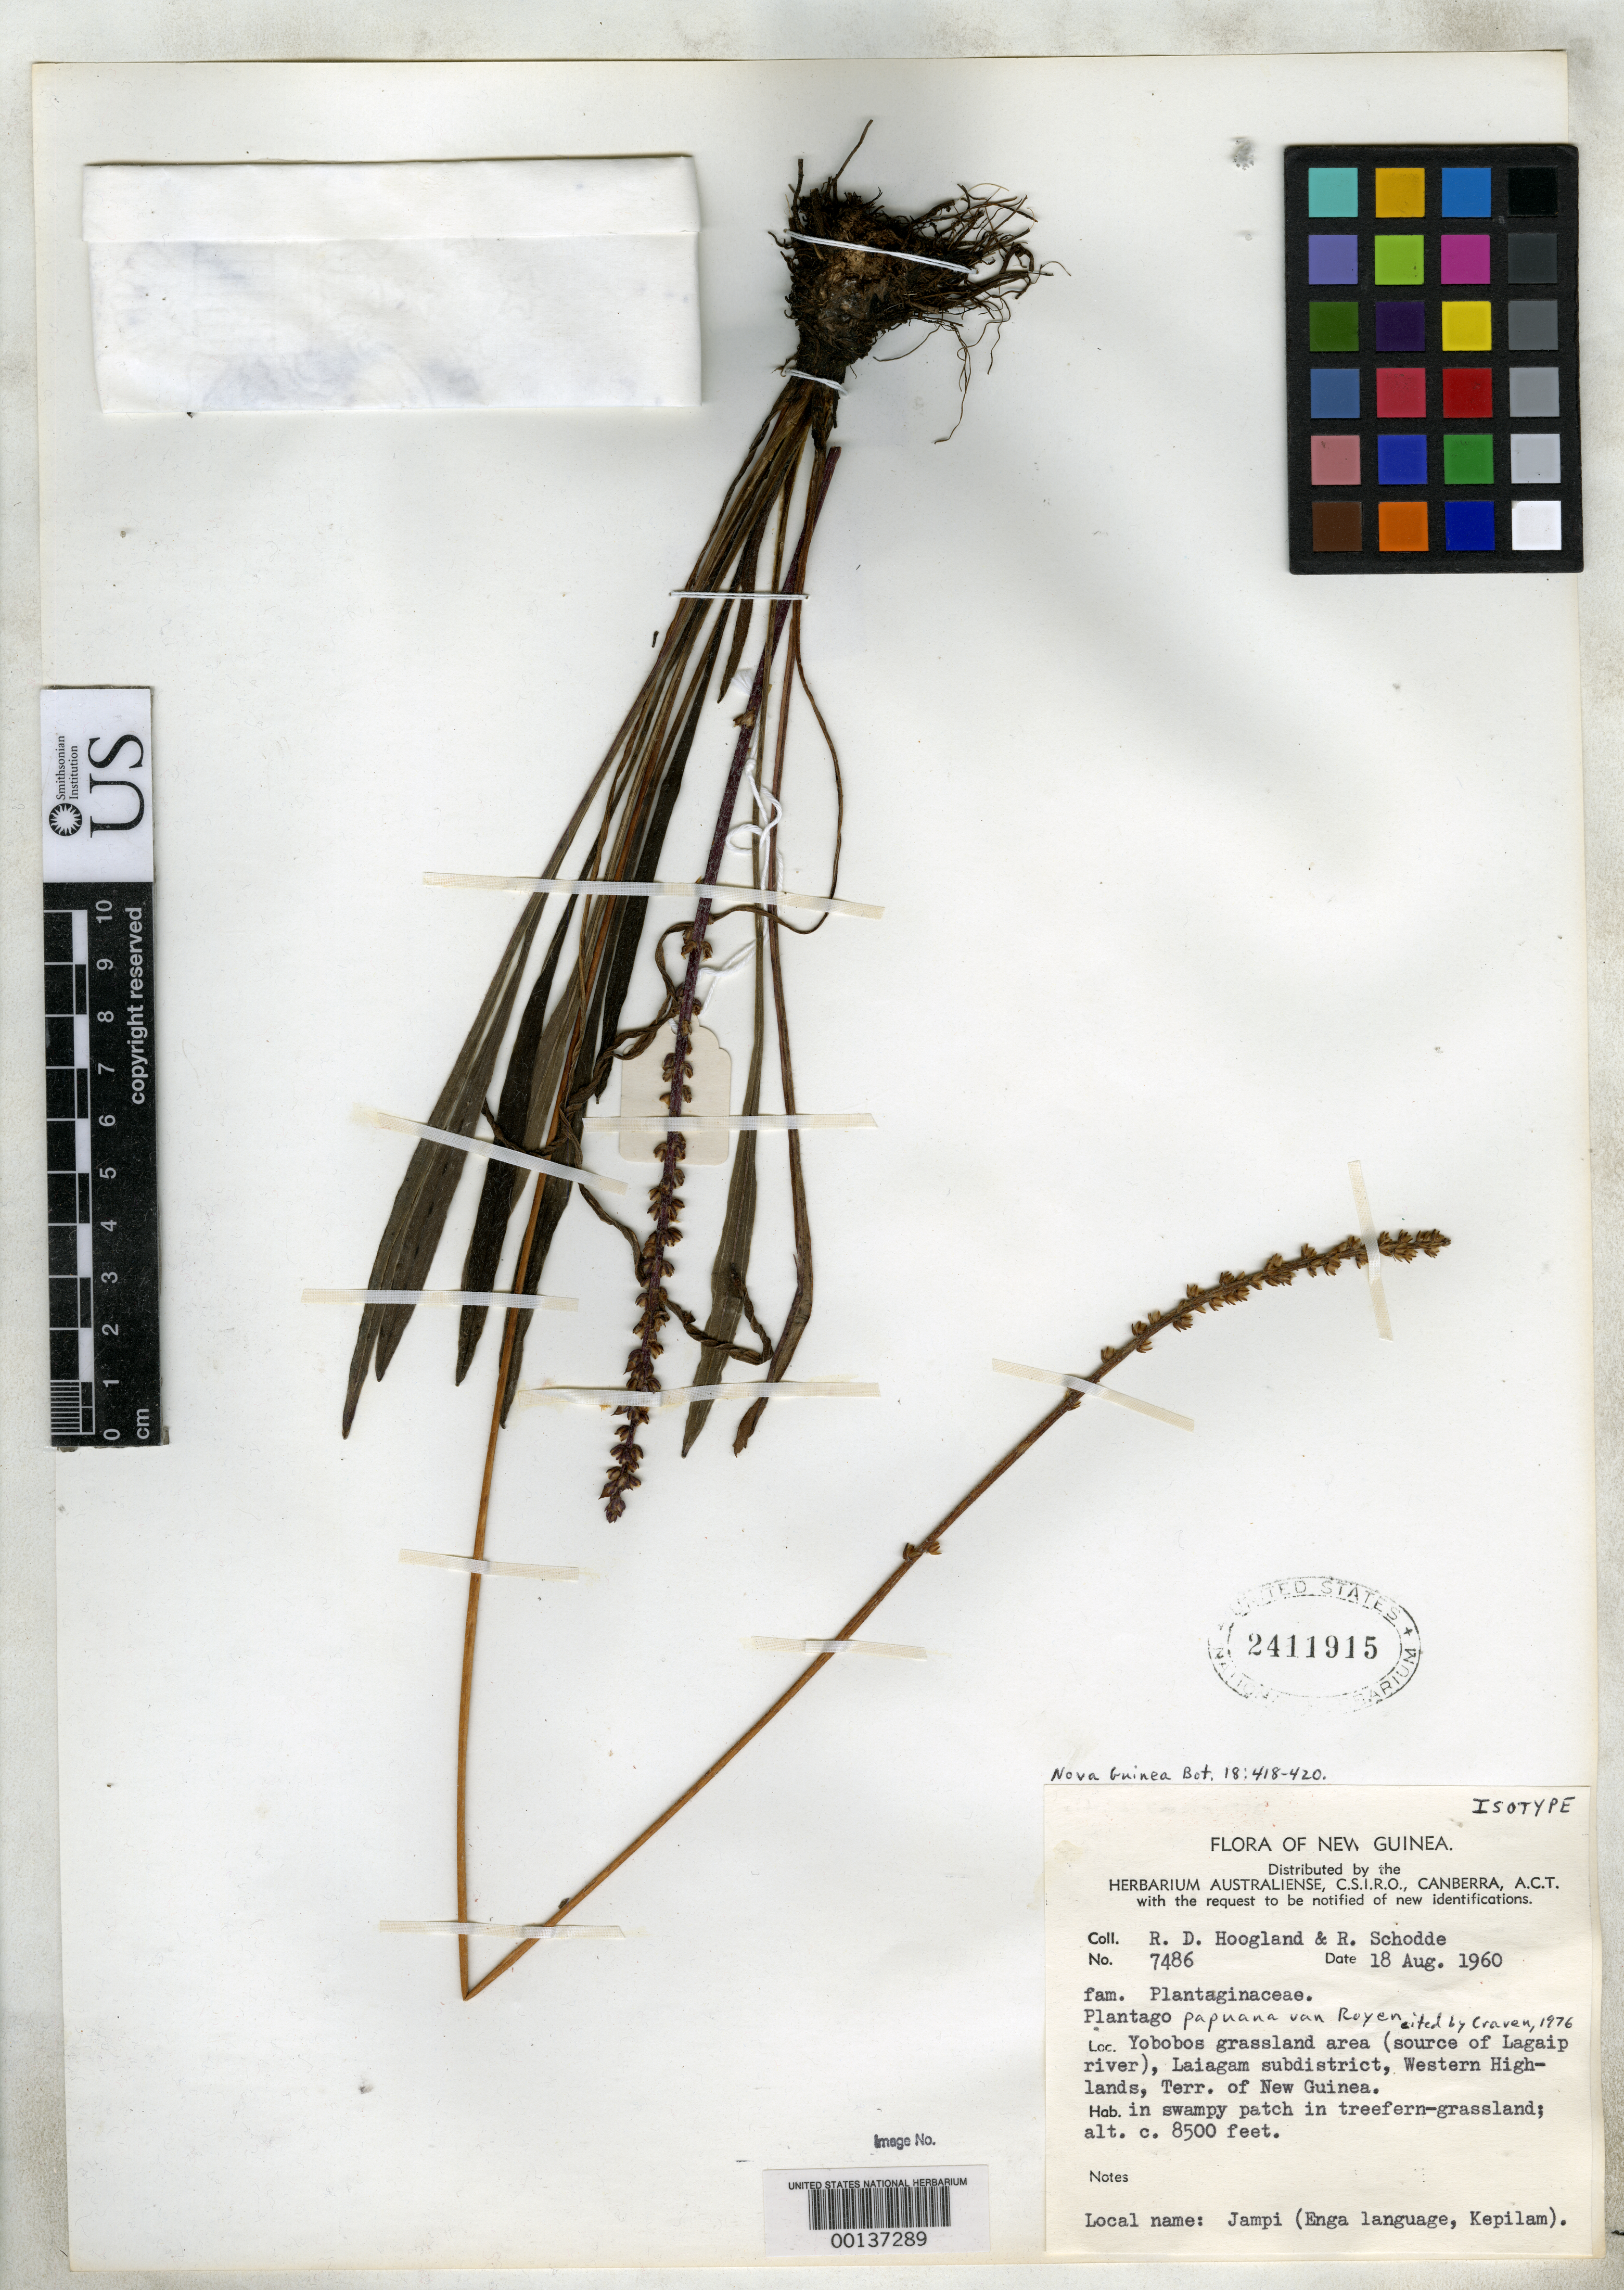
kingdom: Plantae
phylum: Tracheophyta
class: Magnoliopsida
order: Lamiales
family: Plantaginaceae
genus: Plantago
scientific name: Plantago papuana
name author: P. Royen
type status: Isotype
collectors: R. D. Hoogland & R. Schodde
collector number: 7486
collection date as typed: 18 Aug 1960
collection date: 1960-08-18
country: Papua New Guinea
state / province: Enga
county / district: Laiagam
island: New Guinea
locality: Yobobos, Laiagam subdistrict.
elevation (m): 2591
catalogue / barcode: US 2411915